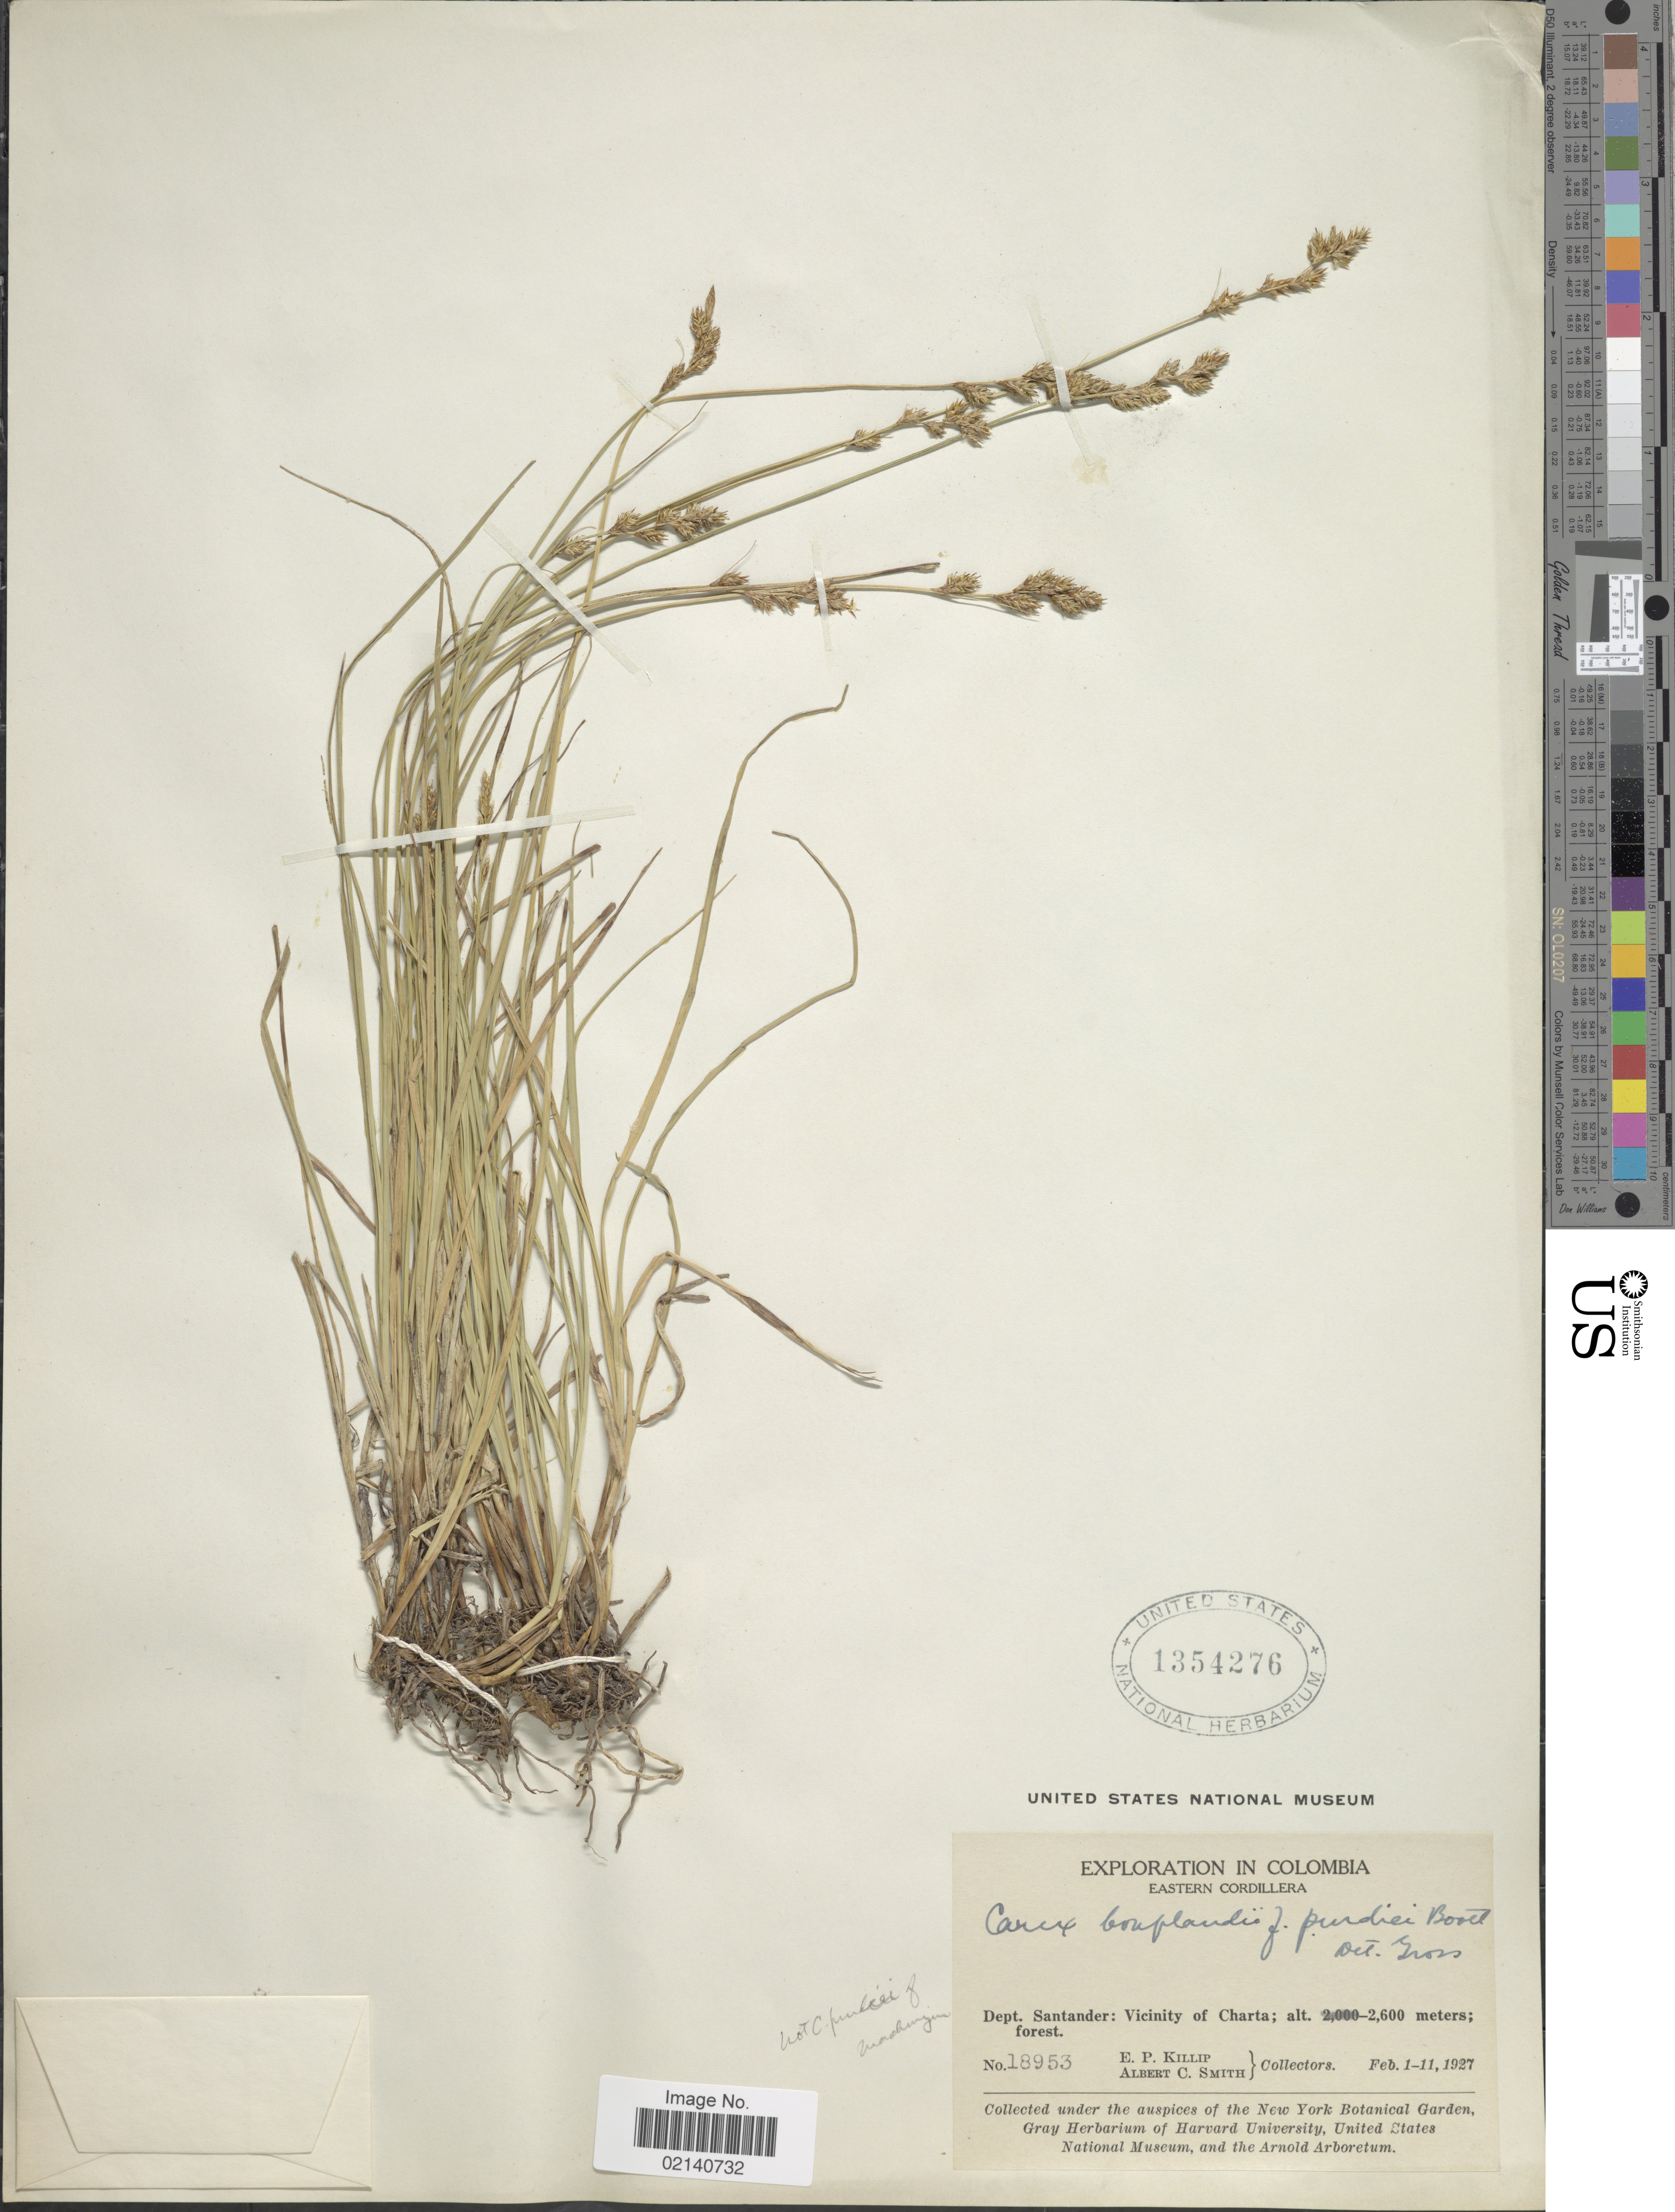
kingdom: Plantae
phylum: Tracheophyta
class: Liliopsida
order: Poales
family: Cyperaceae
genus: Carex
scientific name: Carex bonplandii f. purdiei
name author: Boott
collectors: E. P. Killip & A. C. Smith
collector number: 18953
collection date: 1927-02-01/1927-02-11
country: Colombia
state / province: Santander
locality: Eastern Cordillera. Vicinity of Charta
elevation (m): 2600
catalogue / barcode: US 1354276